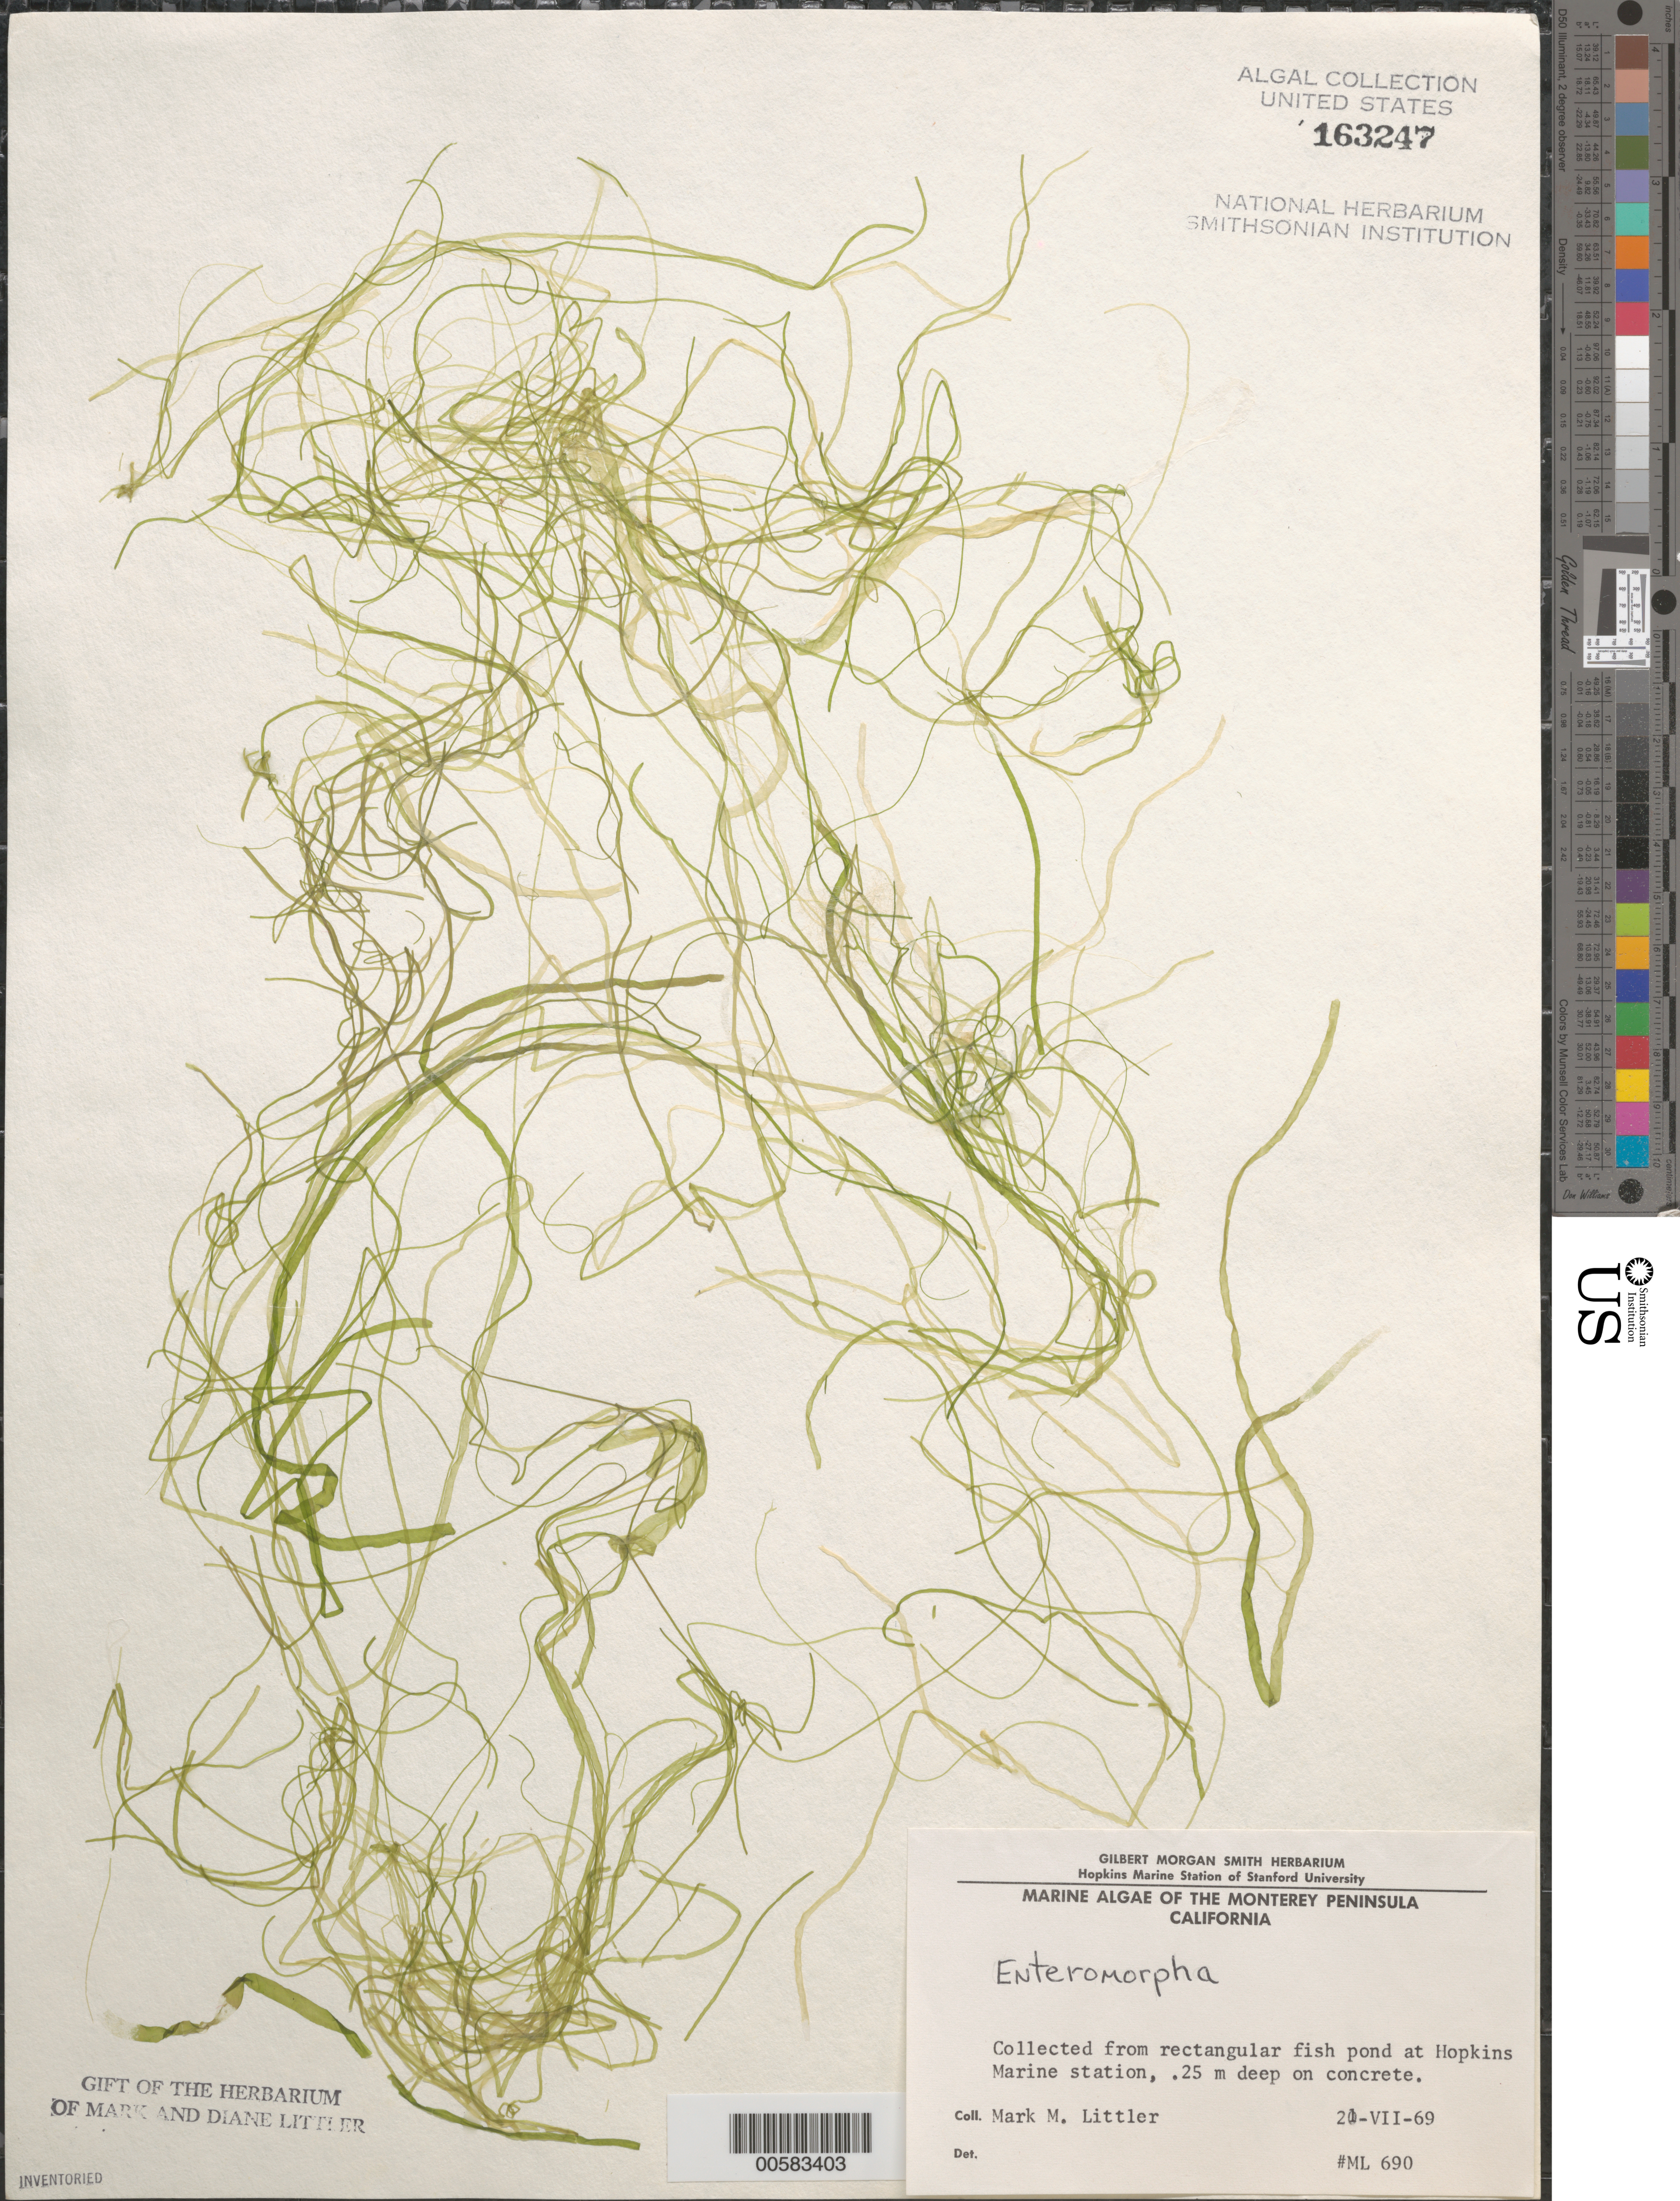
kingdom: Plantae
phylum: Chlorophyta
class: Ulvophyceae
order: Ulvales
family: Ulvaceae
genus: Ulva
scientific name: Ulva sp.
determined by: Algae name updating Project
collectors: M. M. Littler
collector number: ML 690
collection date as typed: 21 Jul 1969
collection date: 1969-07-21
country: United States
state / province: California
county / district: Monterey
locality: Hopkins Marine Station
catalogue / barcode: US 163247